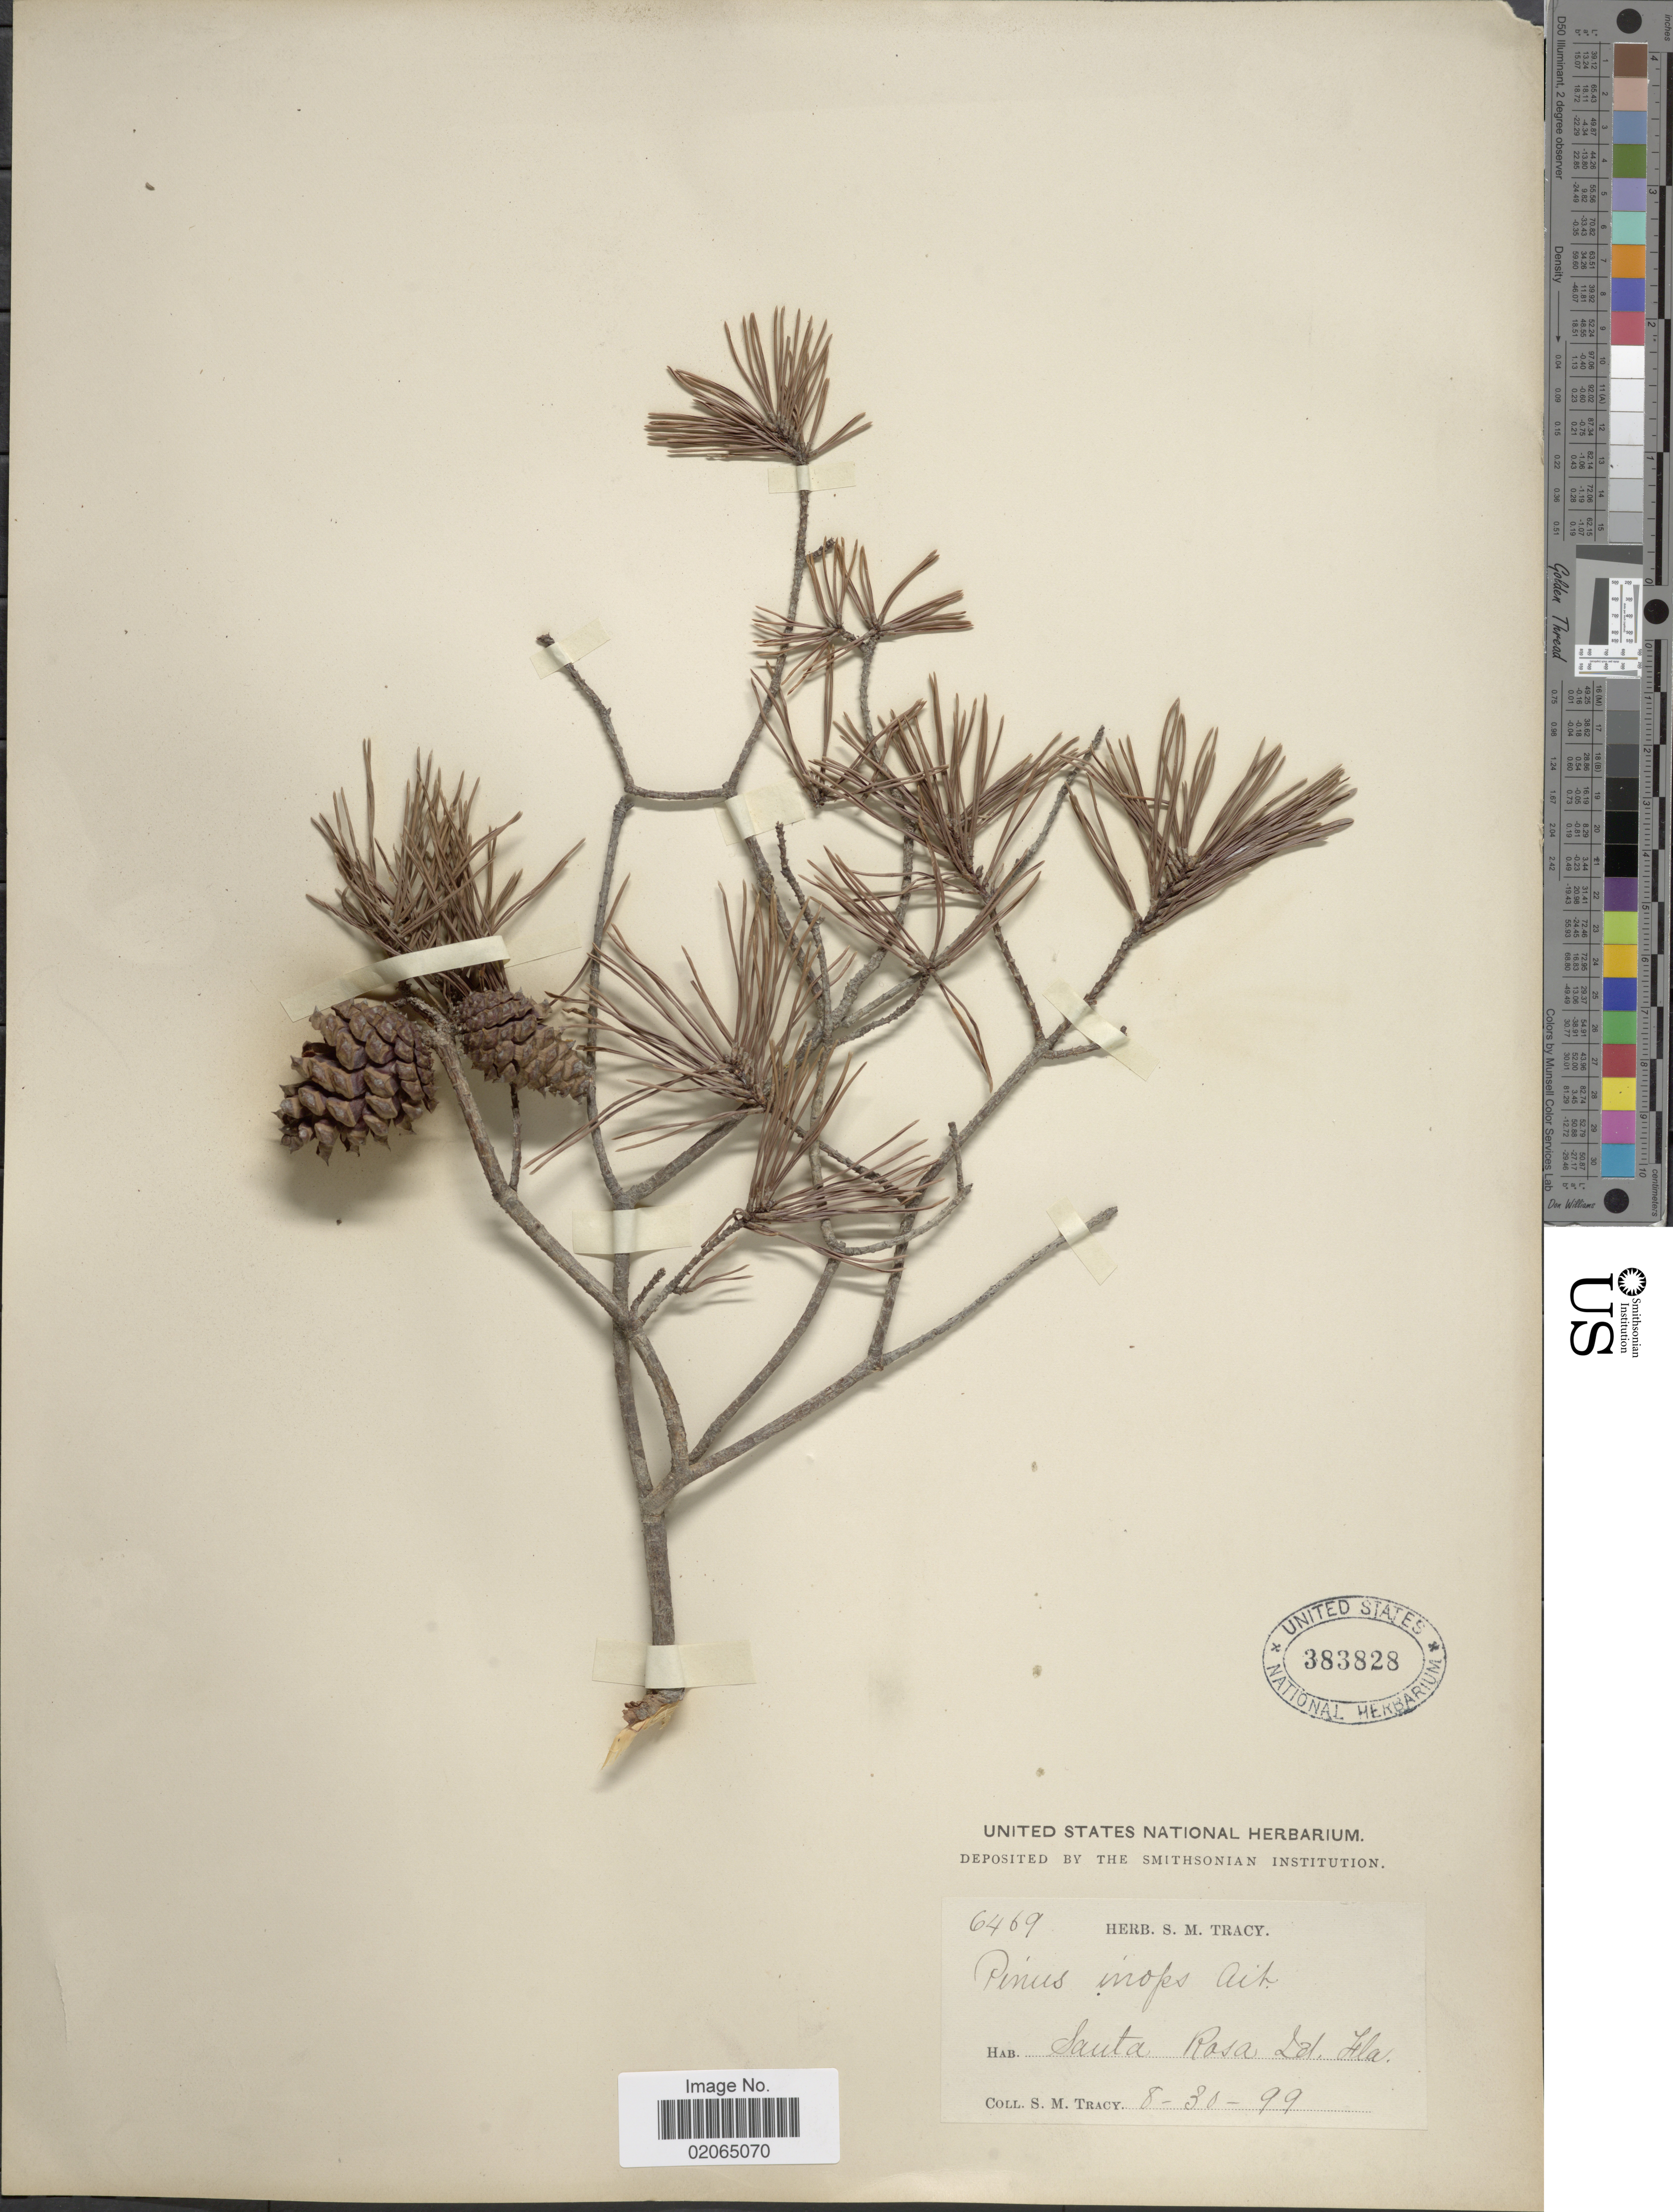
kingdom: Plantae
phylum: Tracheophyta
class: Pinopsida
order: Pinales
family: Pinaceae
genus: Pinus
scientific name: Pinus virginiana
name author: Mill.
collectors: S. M. Tracy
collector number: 6469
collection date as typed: Transcribed d/m/y: 30/8/99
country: United States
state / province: Florida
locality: Santa Rosa Id.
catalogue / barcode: US 383828